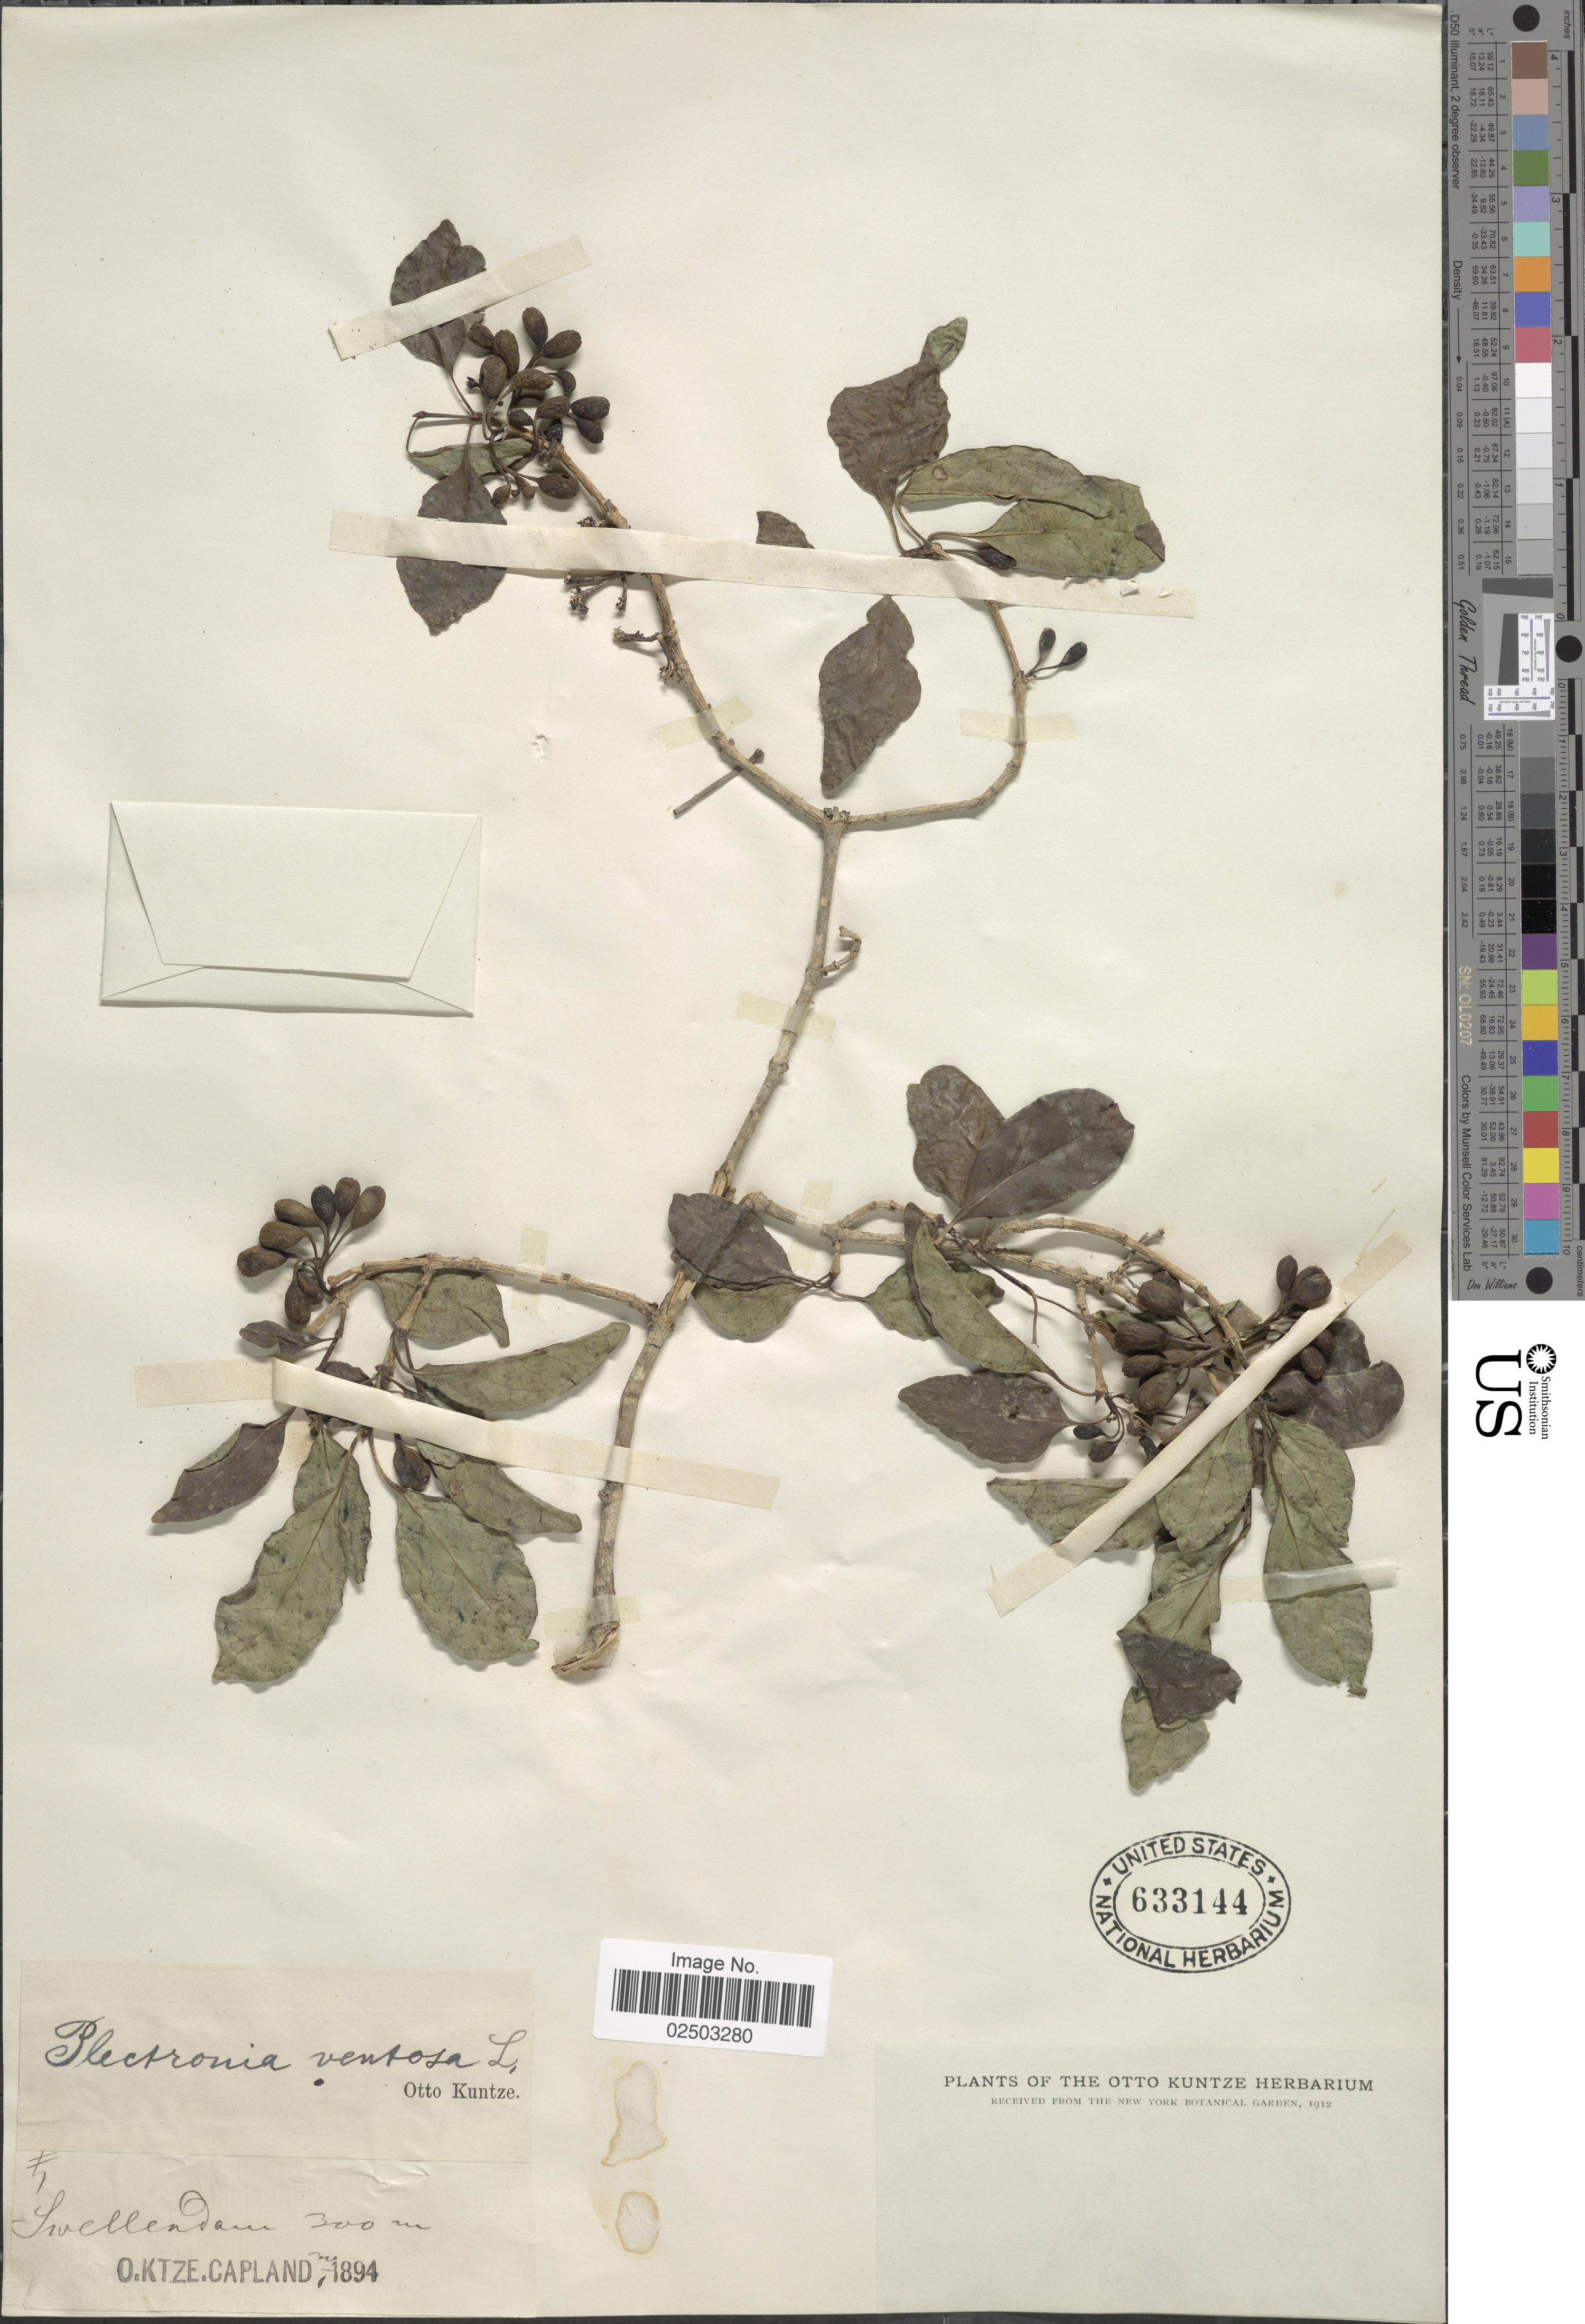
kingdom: Plantae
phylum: Tracheophyta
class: Magnoliopsida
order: Gentianales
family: Rubiaceae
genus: Canthium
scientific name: Canthium ventosum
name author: (L.) S. Moore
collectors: C.E.O. Kuntze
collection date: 1894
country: South Africa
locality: Swellendam, Capland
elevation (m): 300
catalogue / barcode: US 633144